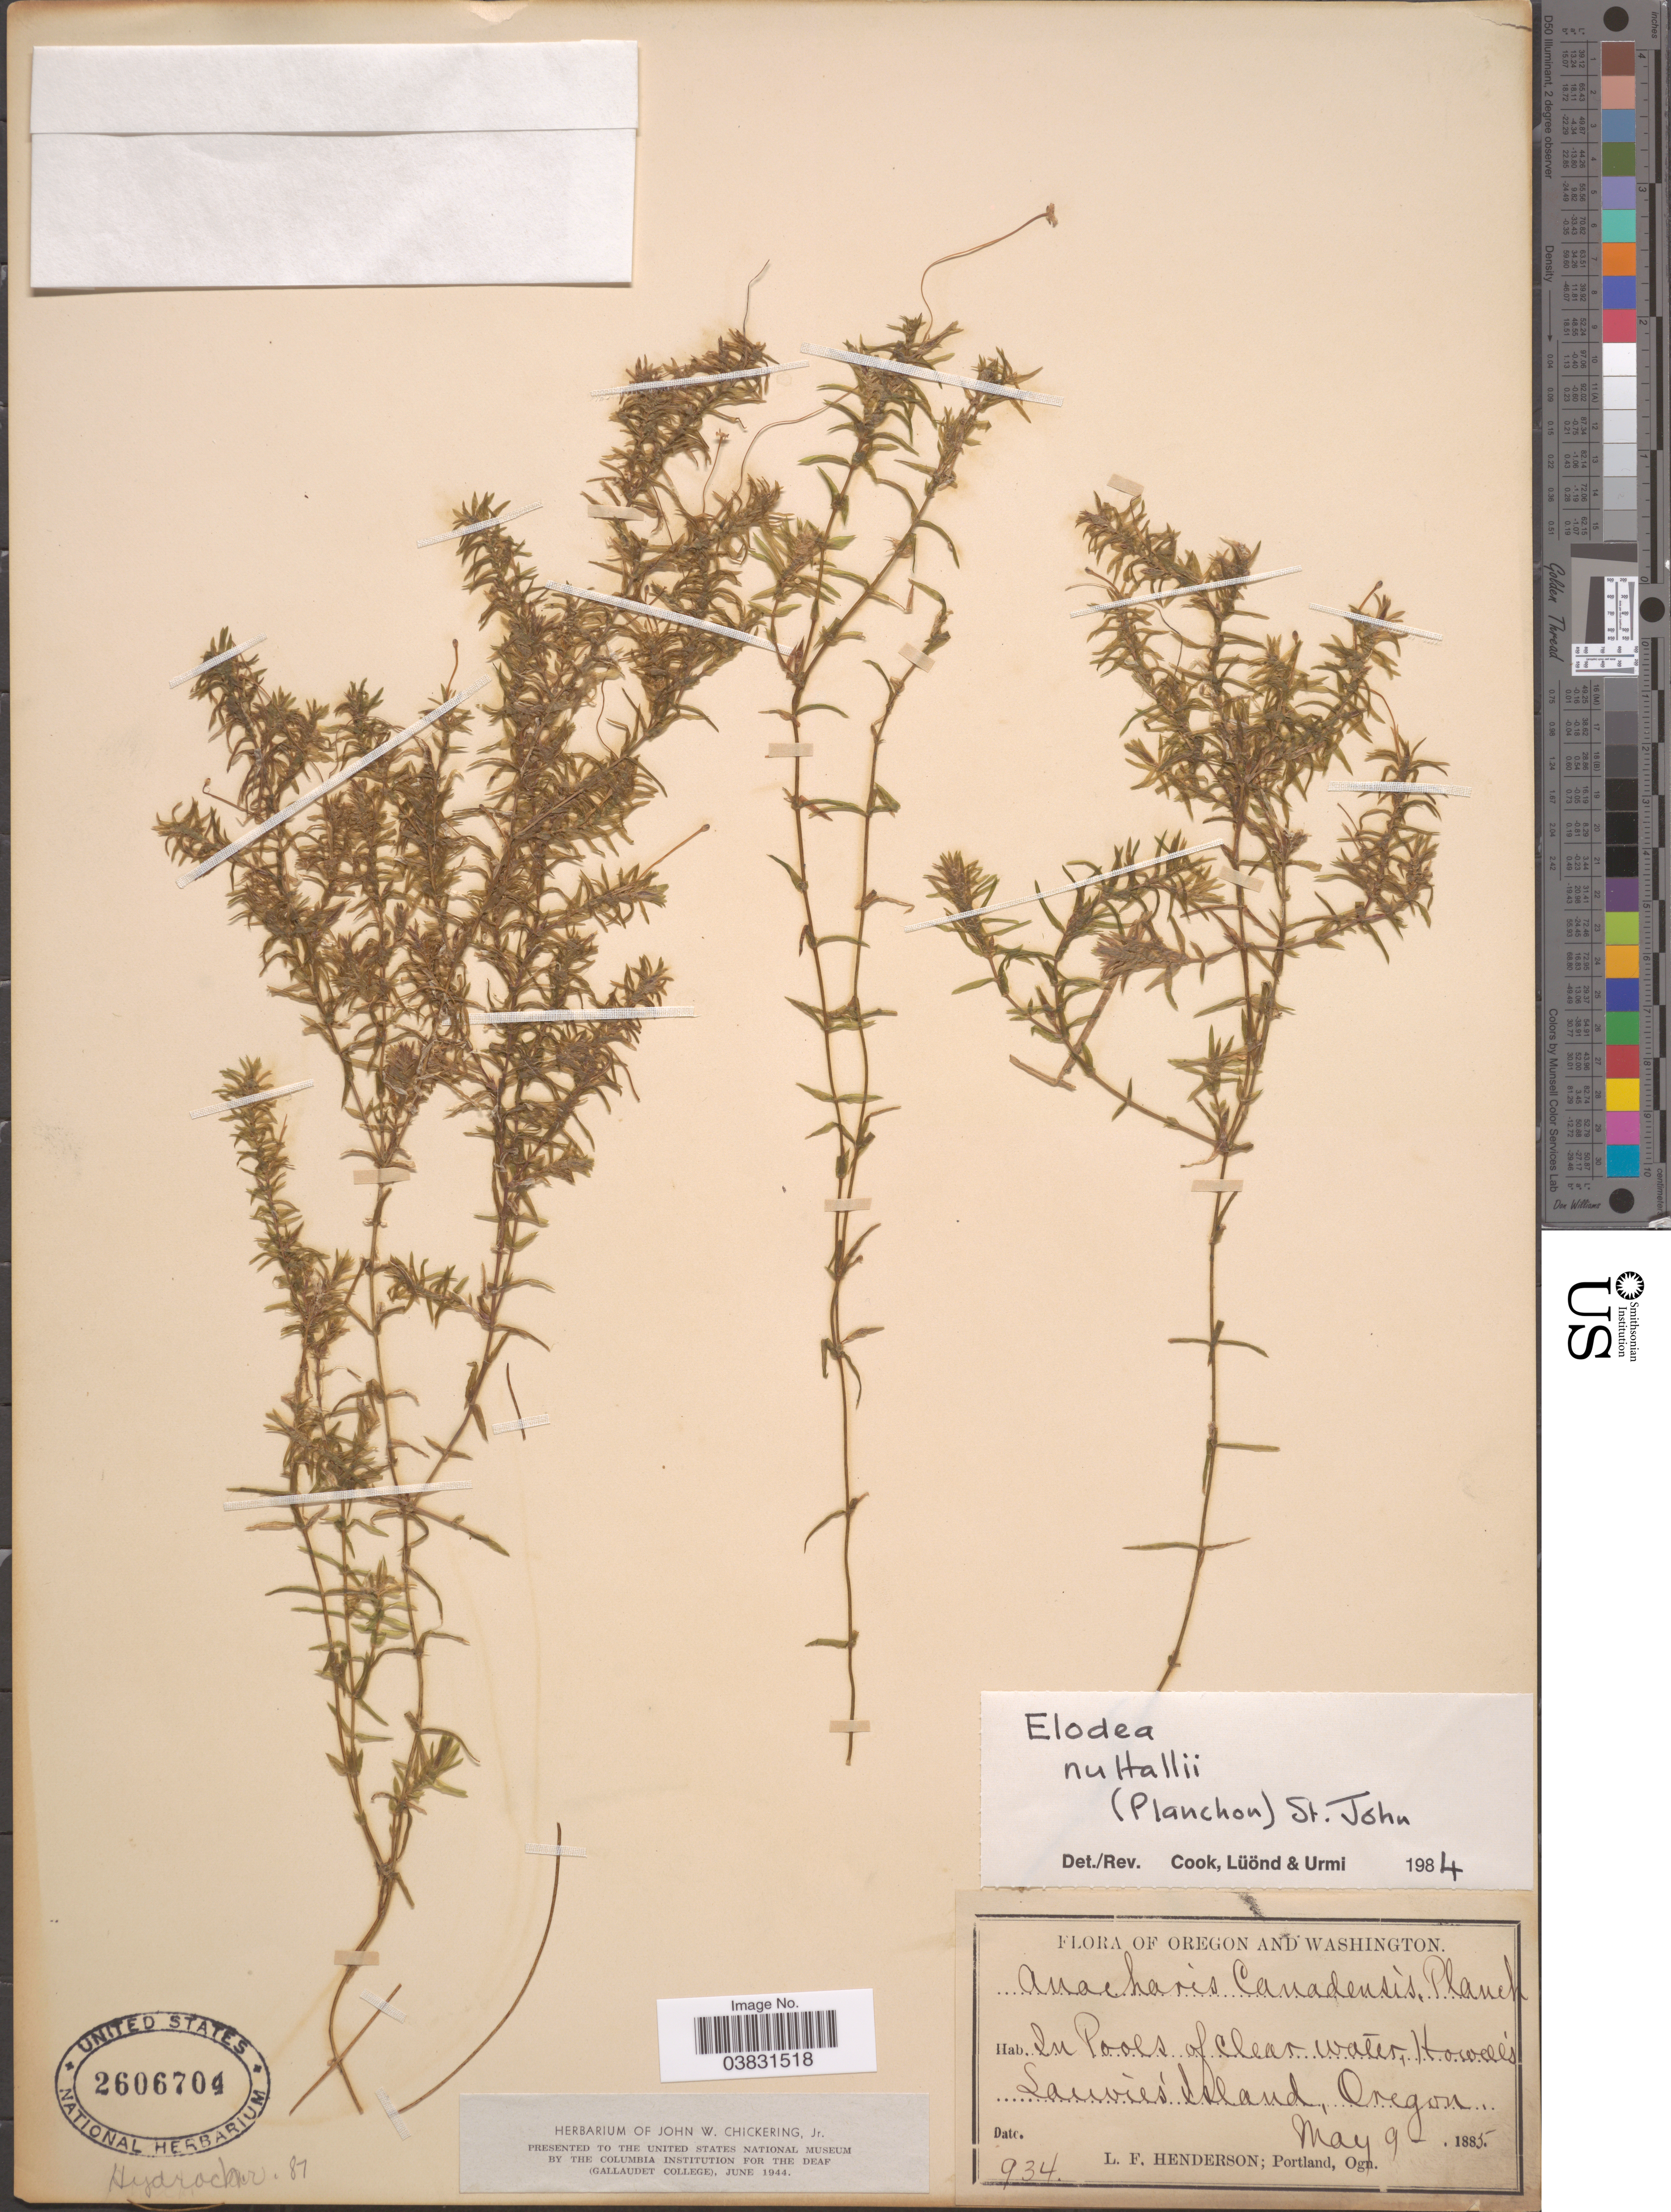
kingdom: Plantae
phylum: Tracheophyta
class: Liliopsida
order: Alismatales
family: Hydrocharitaceae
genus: Elodea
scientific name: Elodea nuttallii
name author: (Planch.) H. St. John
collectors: L. Henderson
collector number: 934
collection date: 1885-05-09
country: United States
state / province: Oregon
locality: Howell's Sauvie Island.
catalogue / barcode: US 2606704